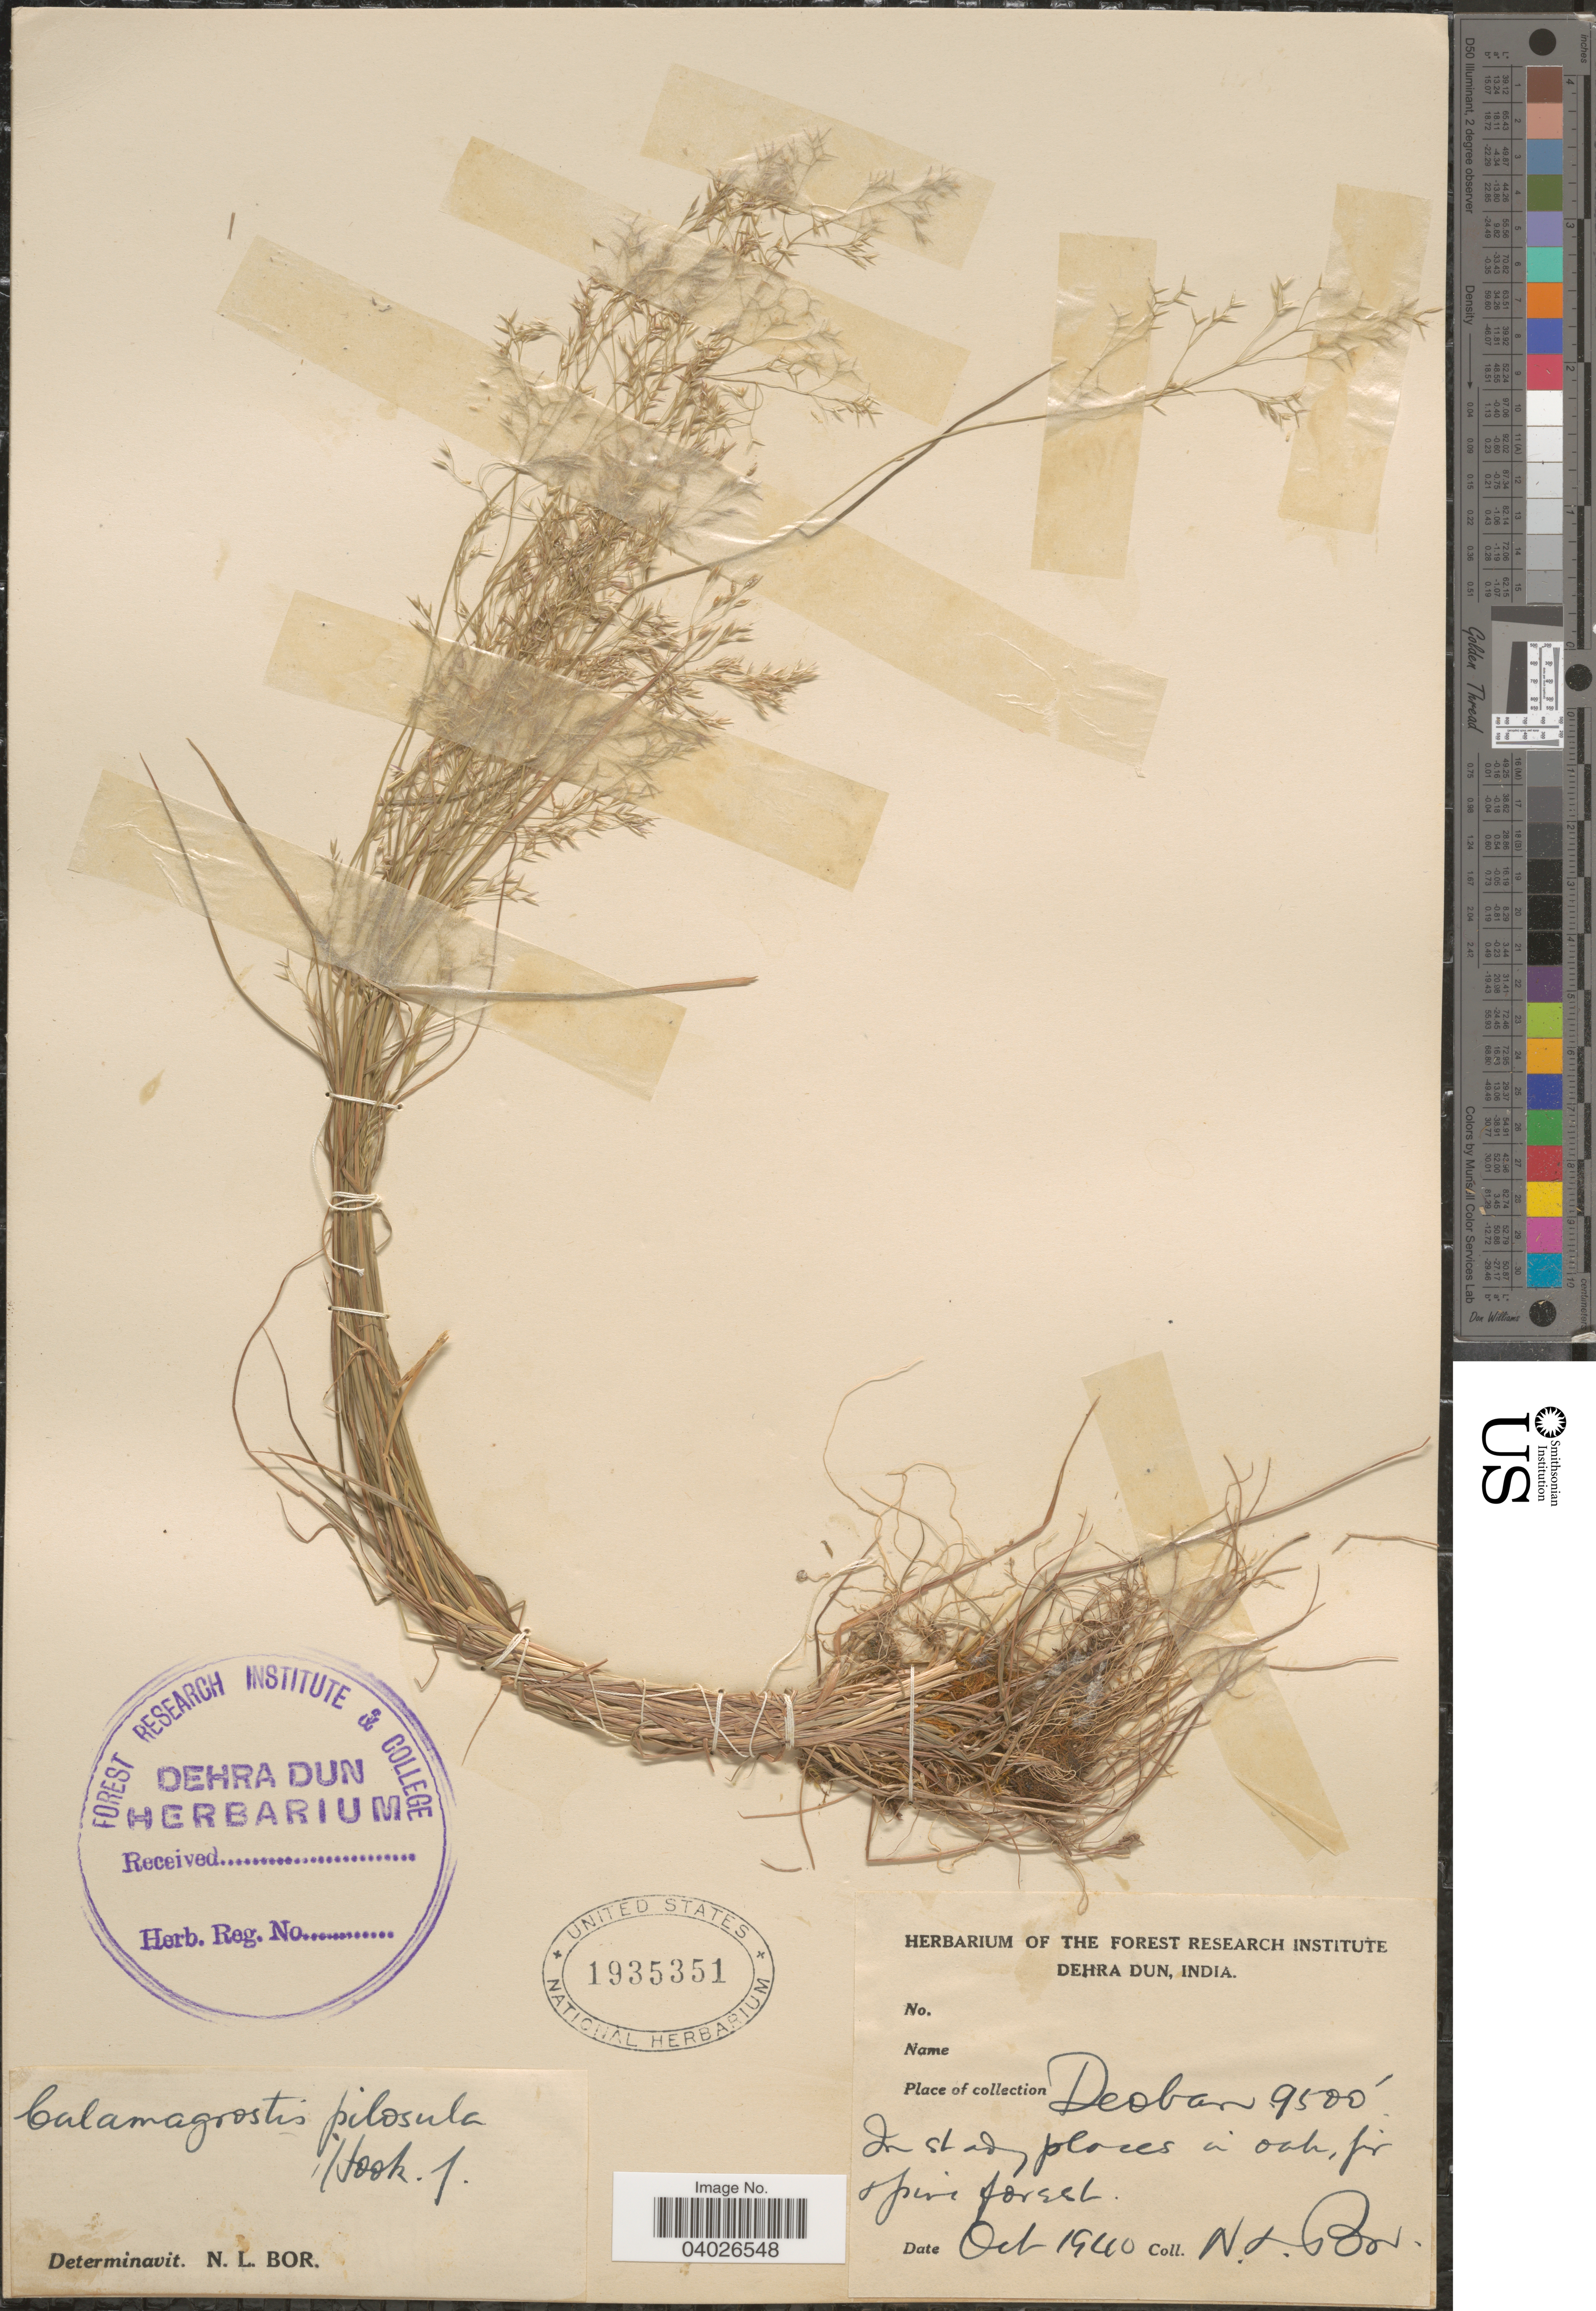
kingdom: Plantae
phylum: Tracheophyta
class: Liliopsida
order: Poales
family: Poaceae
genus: Agrostis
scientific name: Agrostis pilosula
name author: Trin.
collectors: N. L. Bor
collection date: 1940-10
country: India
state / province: Uttarakhand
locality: Deoban.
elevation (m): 2896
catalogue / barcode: US 1935351